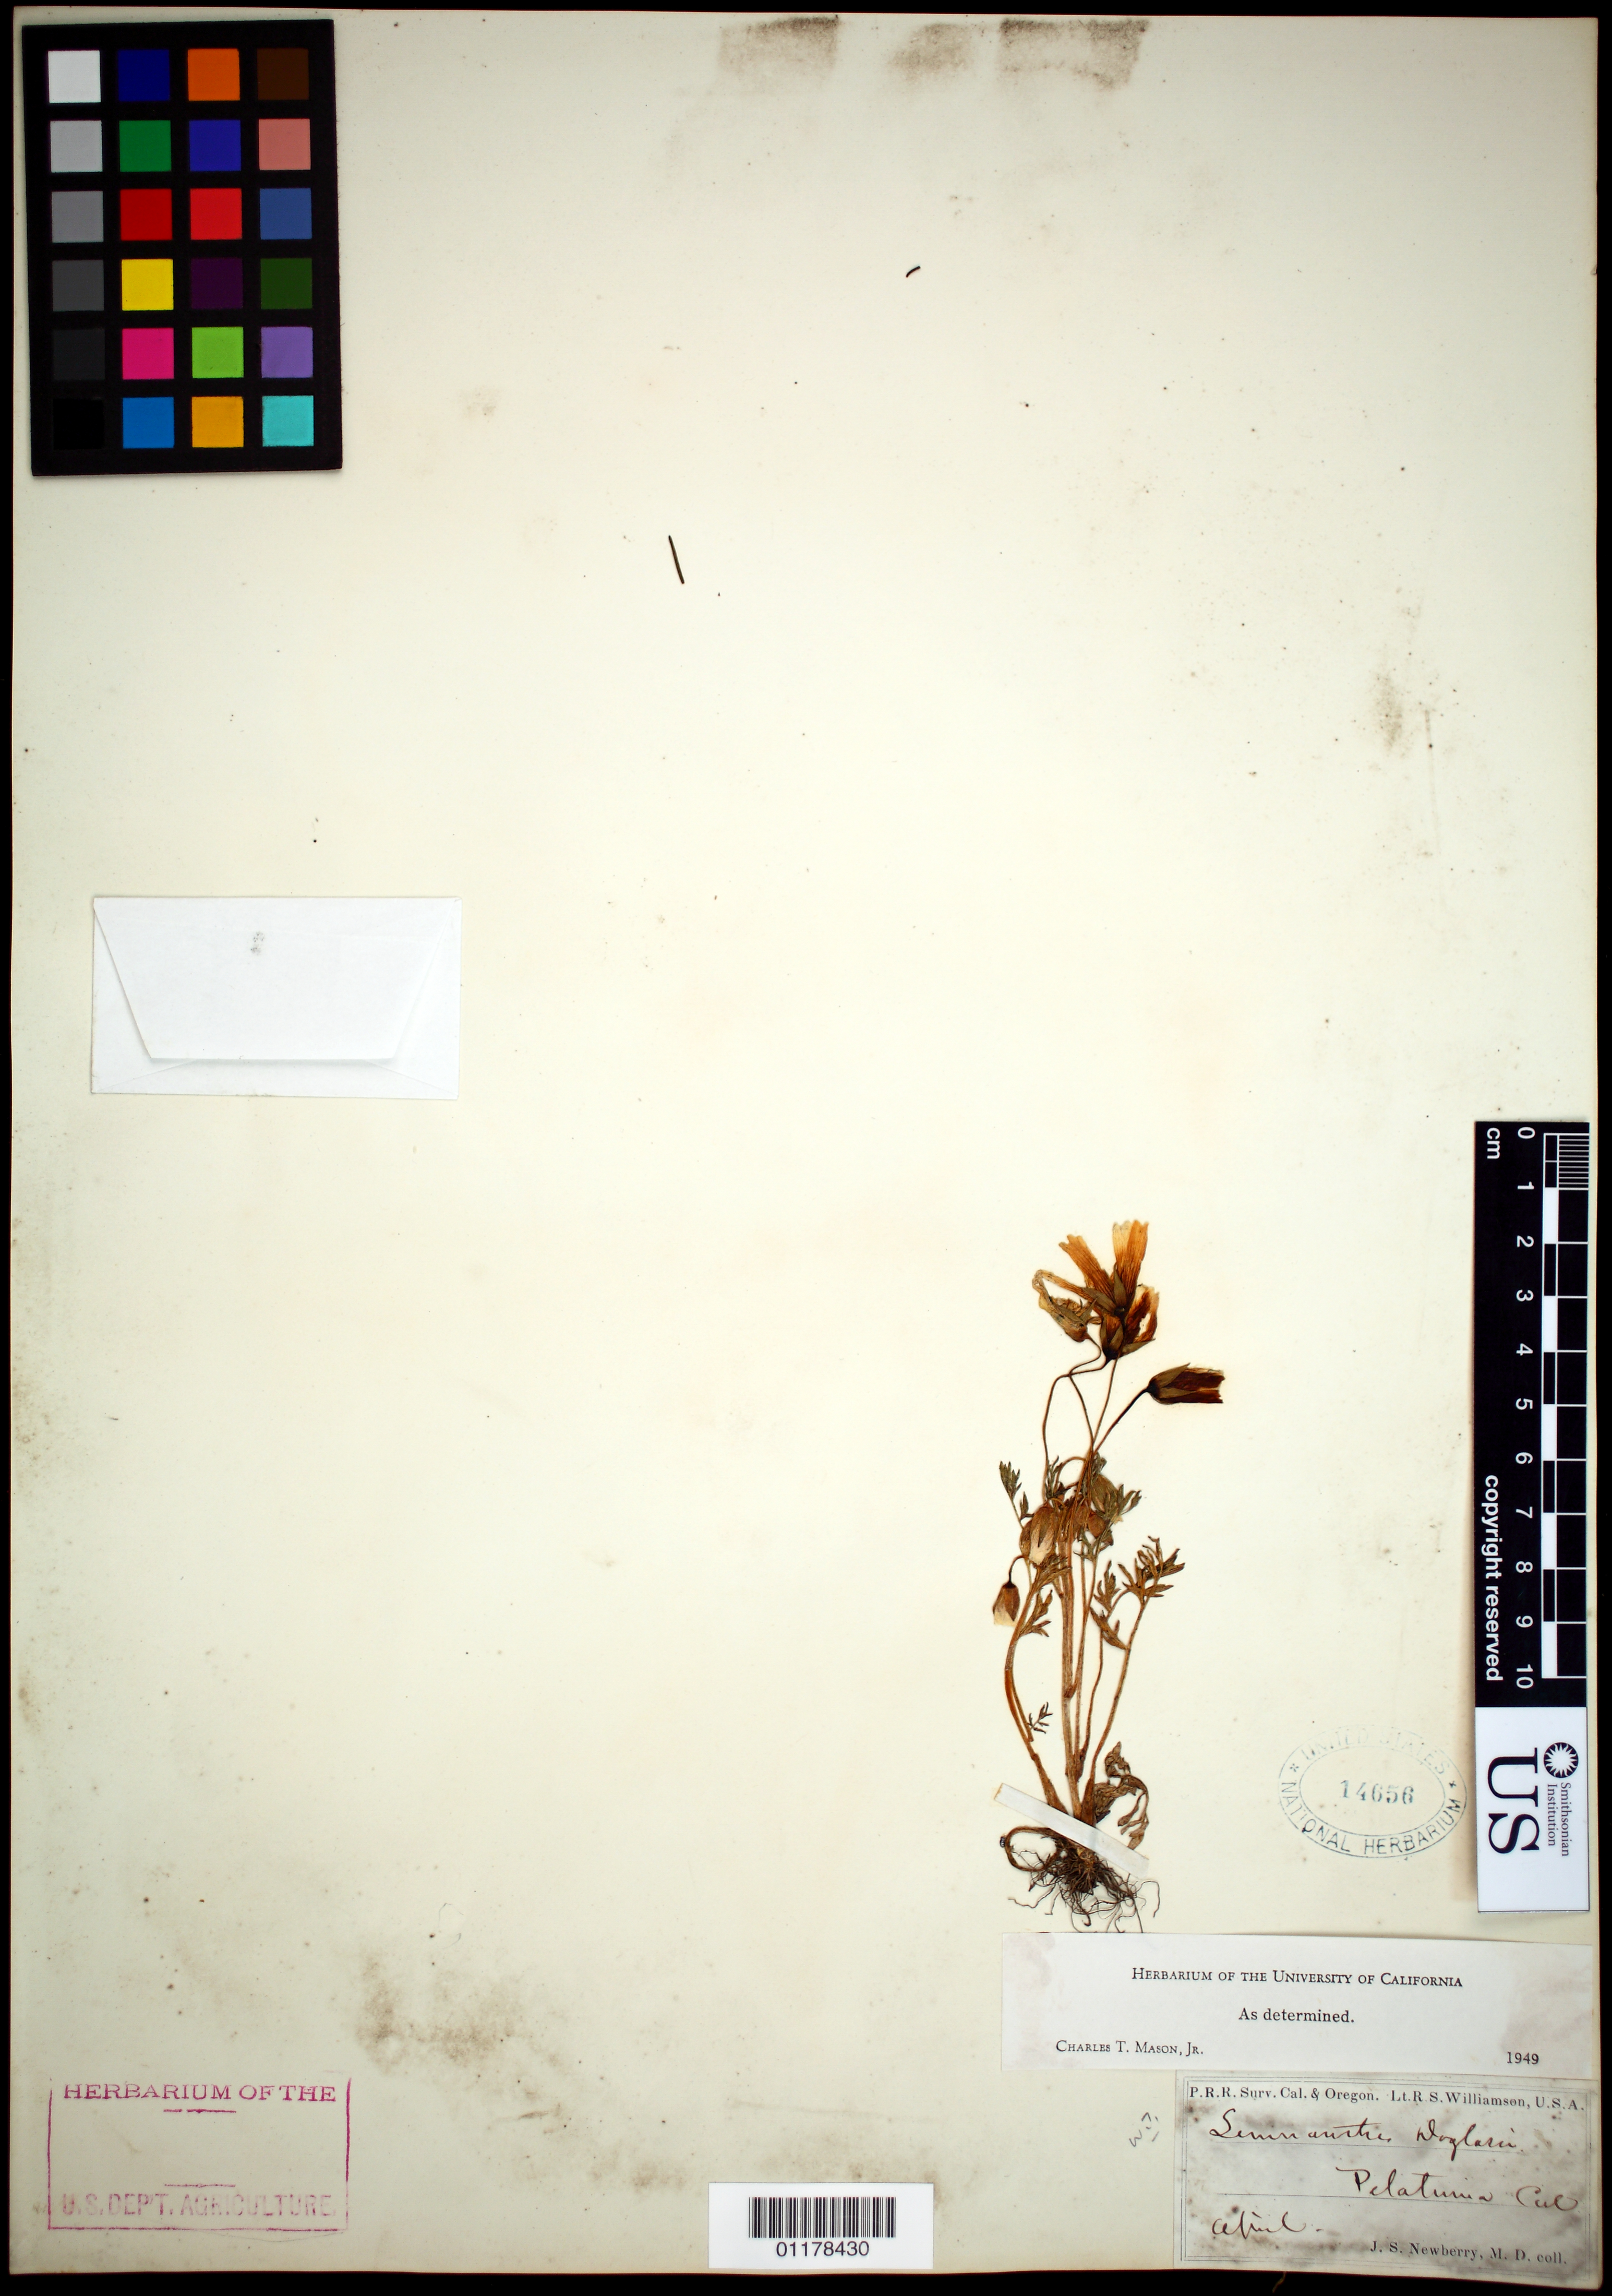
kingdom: Plantae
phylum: Tracheophyta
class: Magnoliopsida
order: Brassicales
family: Limnanthaceae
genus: Limnanthes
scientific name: Limnanthes douglasii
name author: R. Br.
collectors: J. S. Newberry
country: United States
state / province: California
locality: Petaluma.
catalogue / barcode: US 14656